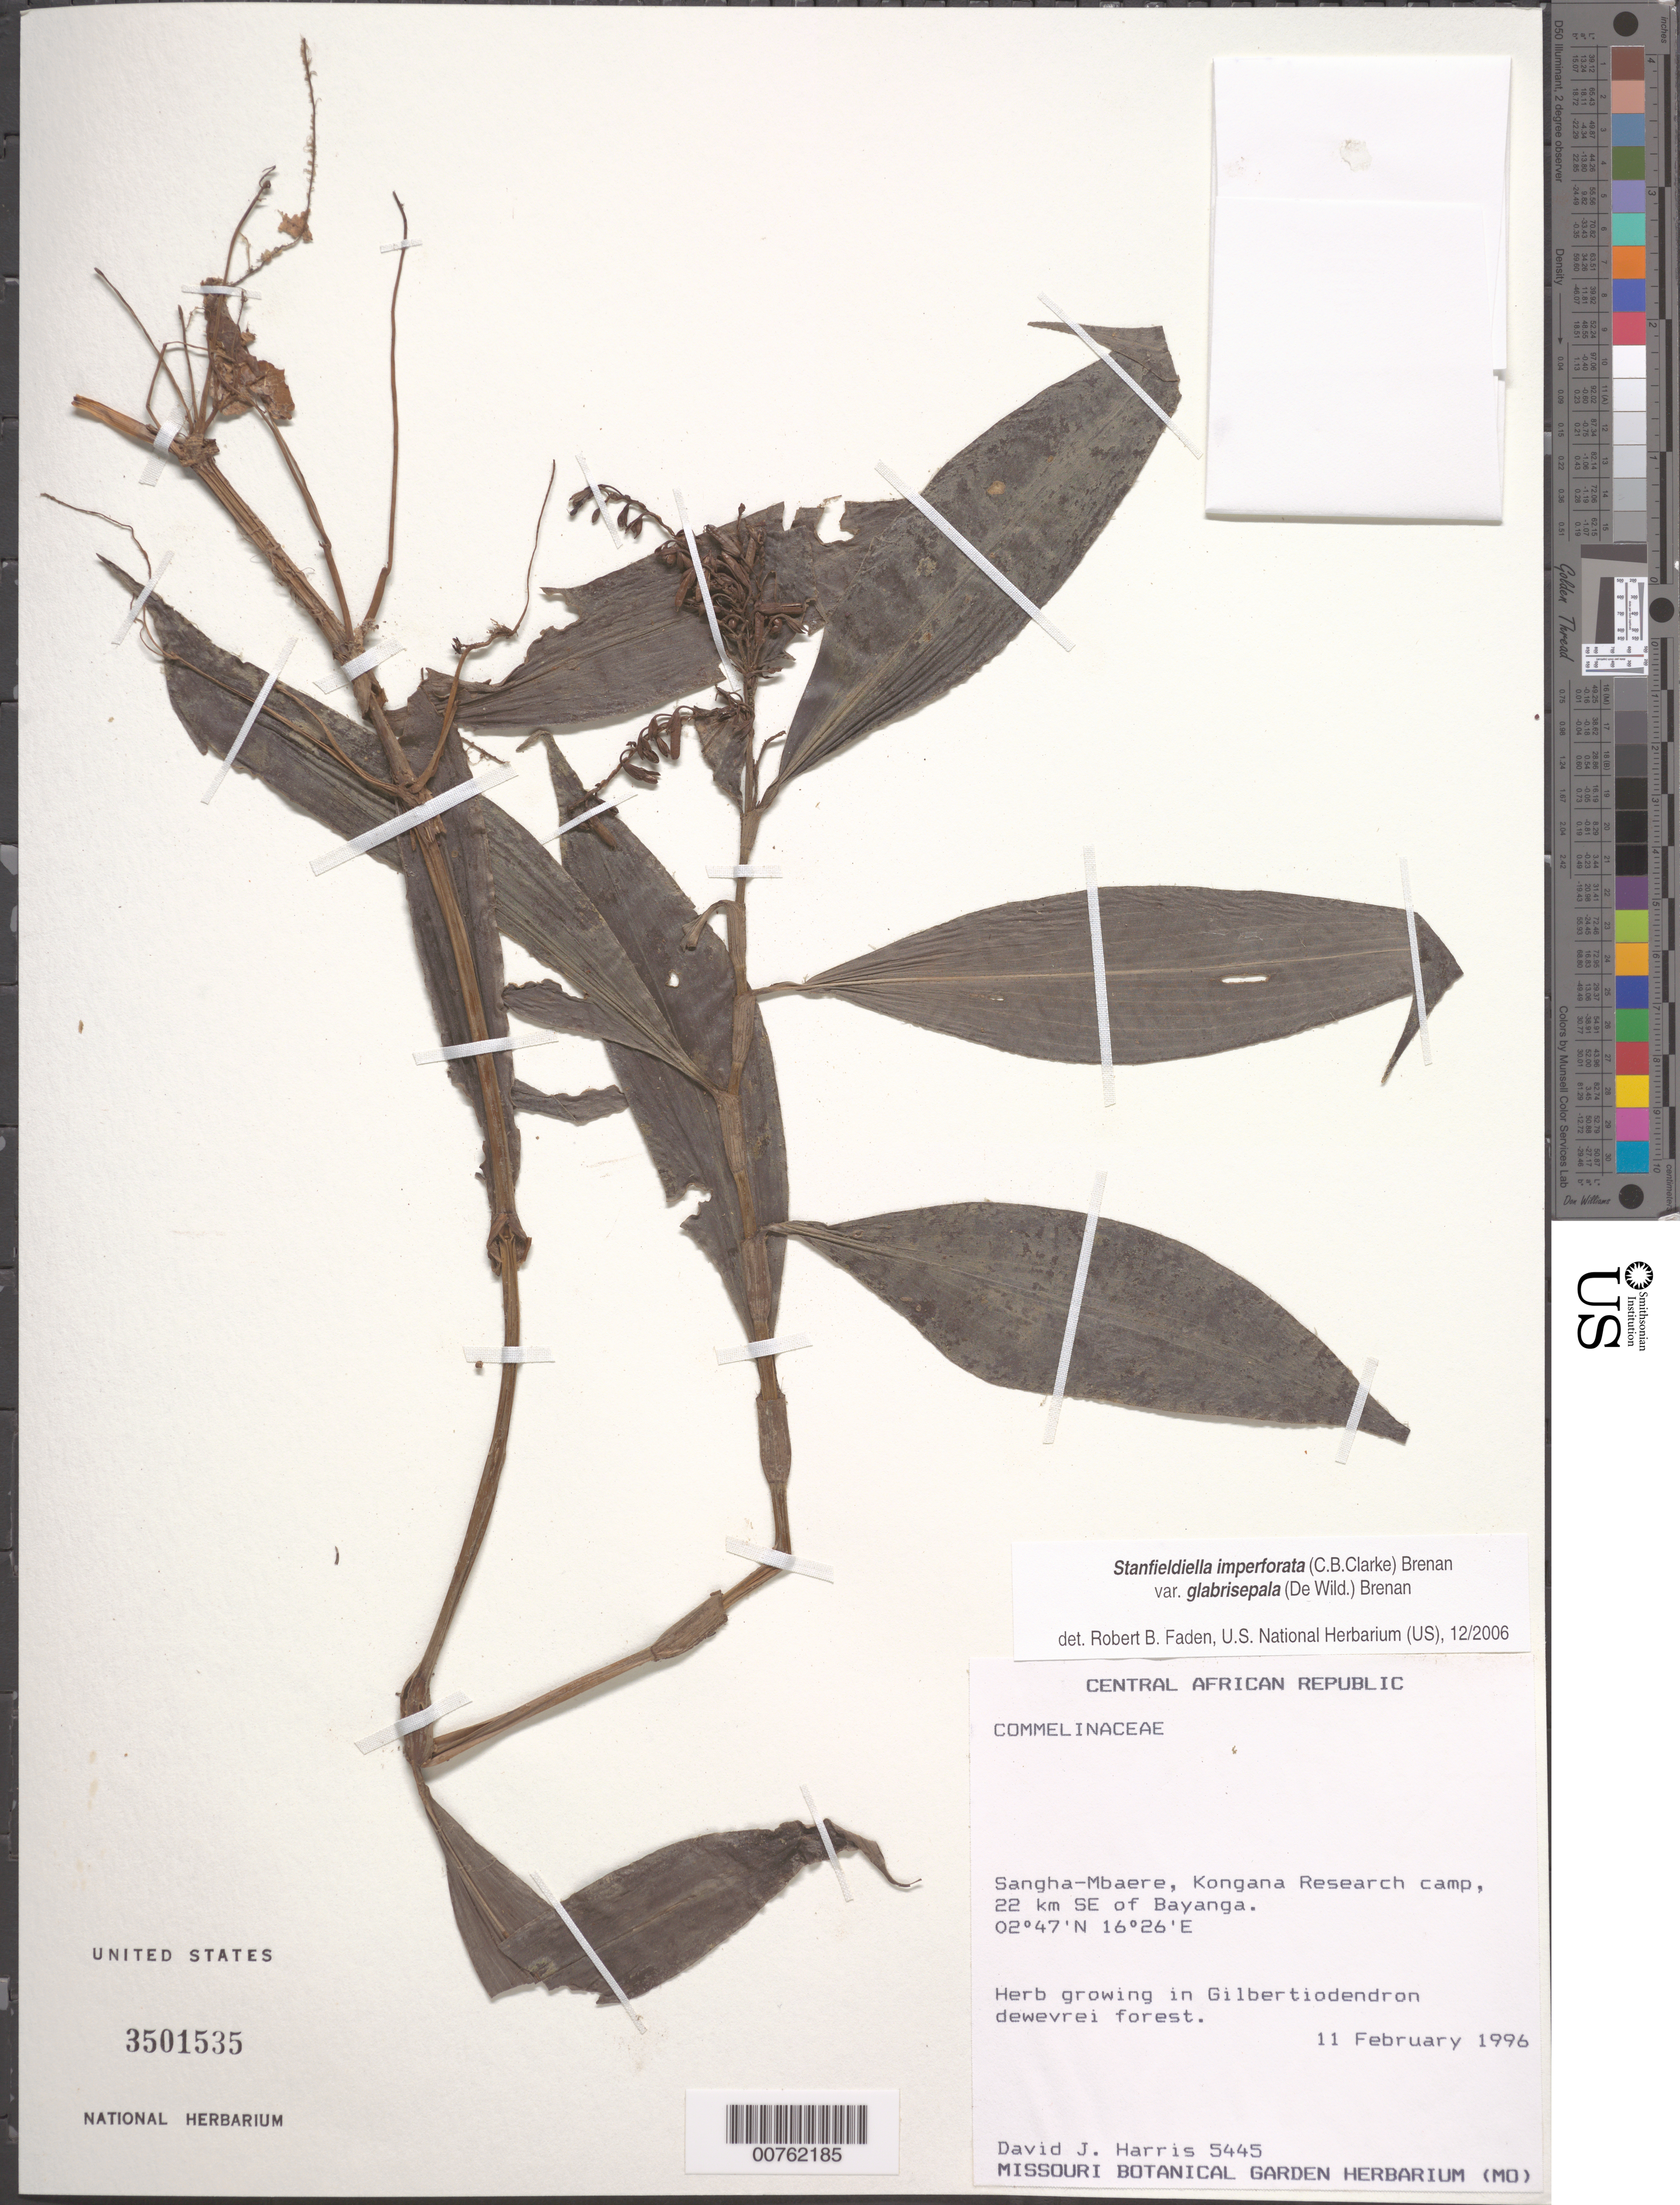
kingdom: Plantae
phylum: Tracheophyta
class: Liliopsida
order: Commelinales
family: Commelinaceae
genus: Stanfieldiella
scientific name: Stanfieldiella imperforata var. glabrisepala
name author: (De Wild.) Brenan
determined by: Faden, Robert B., (US), Smithsonian Institution - National Museum of Natural History (UNITED STATES)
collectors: D. J. Harris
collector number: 5445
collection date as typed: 11 Feb 1996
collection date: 1996-02-11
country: Central African Republic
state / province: Sangha-Mbaere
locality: Kongana Research camp, 22 km SE of Bayanga.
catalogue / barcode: US 3501535